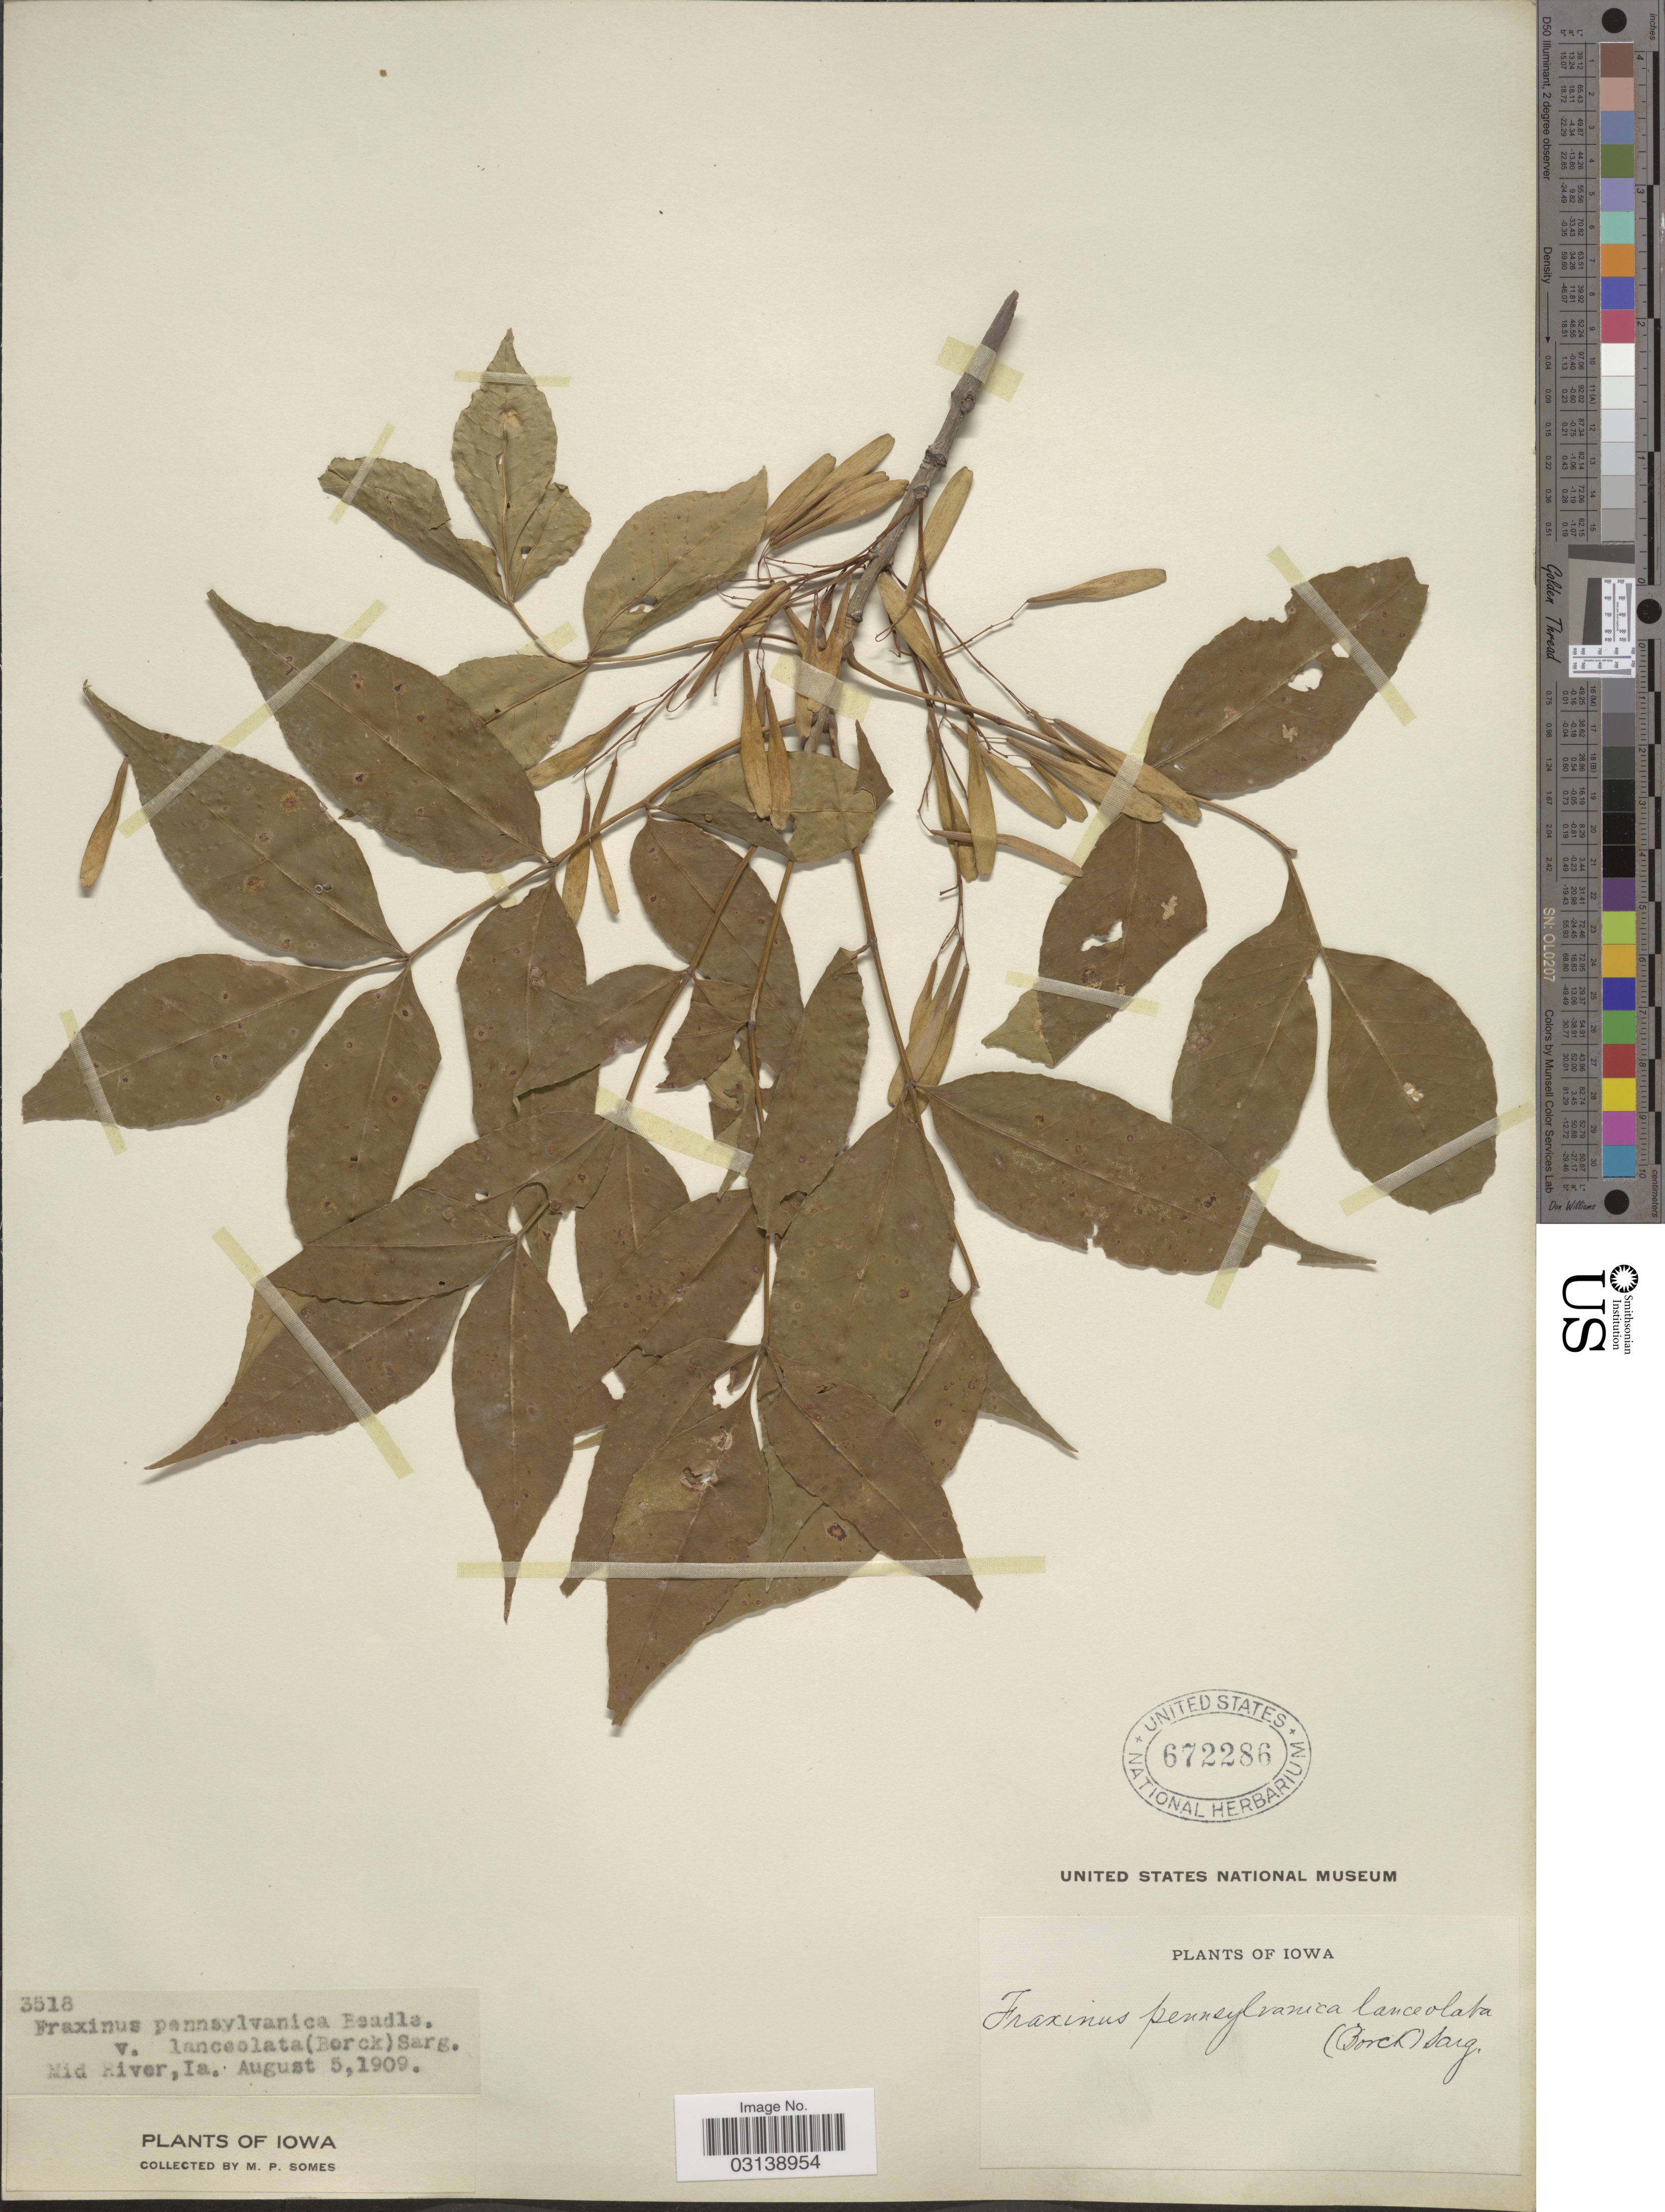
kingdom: Plantae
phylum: Tracheophyta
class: Magnoliopsida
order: Lamiales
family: Oleaceae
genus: Fraxinus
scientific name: Fraxinus pennsylvanica var. campestris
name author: (Britton) F.C. Gates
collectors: M. Somes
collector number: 3518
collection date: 1909-08-05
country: United States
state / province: Iowa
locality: Mid River.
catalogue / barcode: US 672286